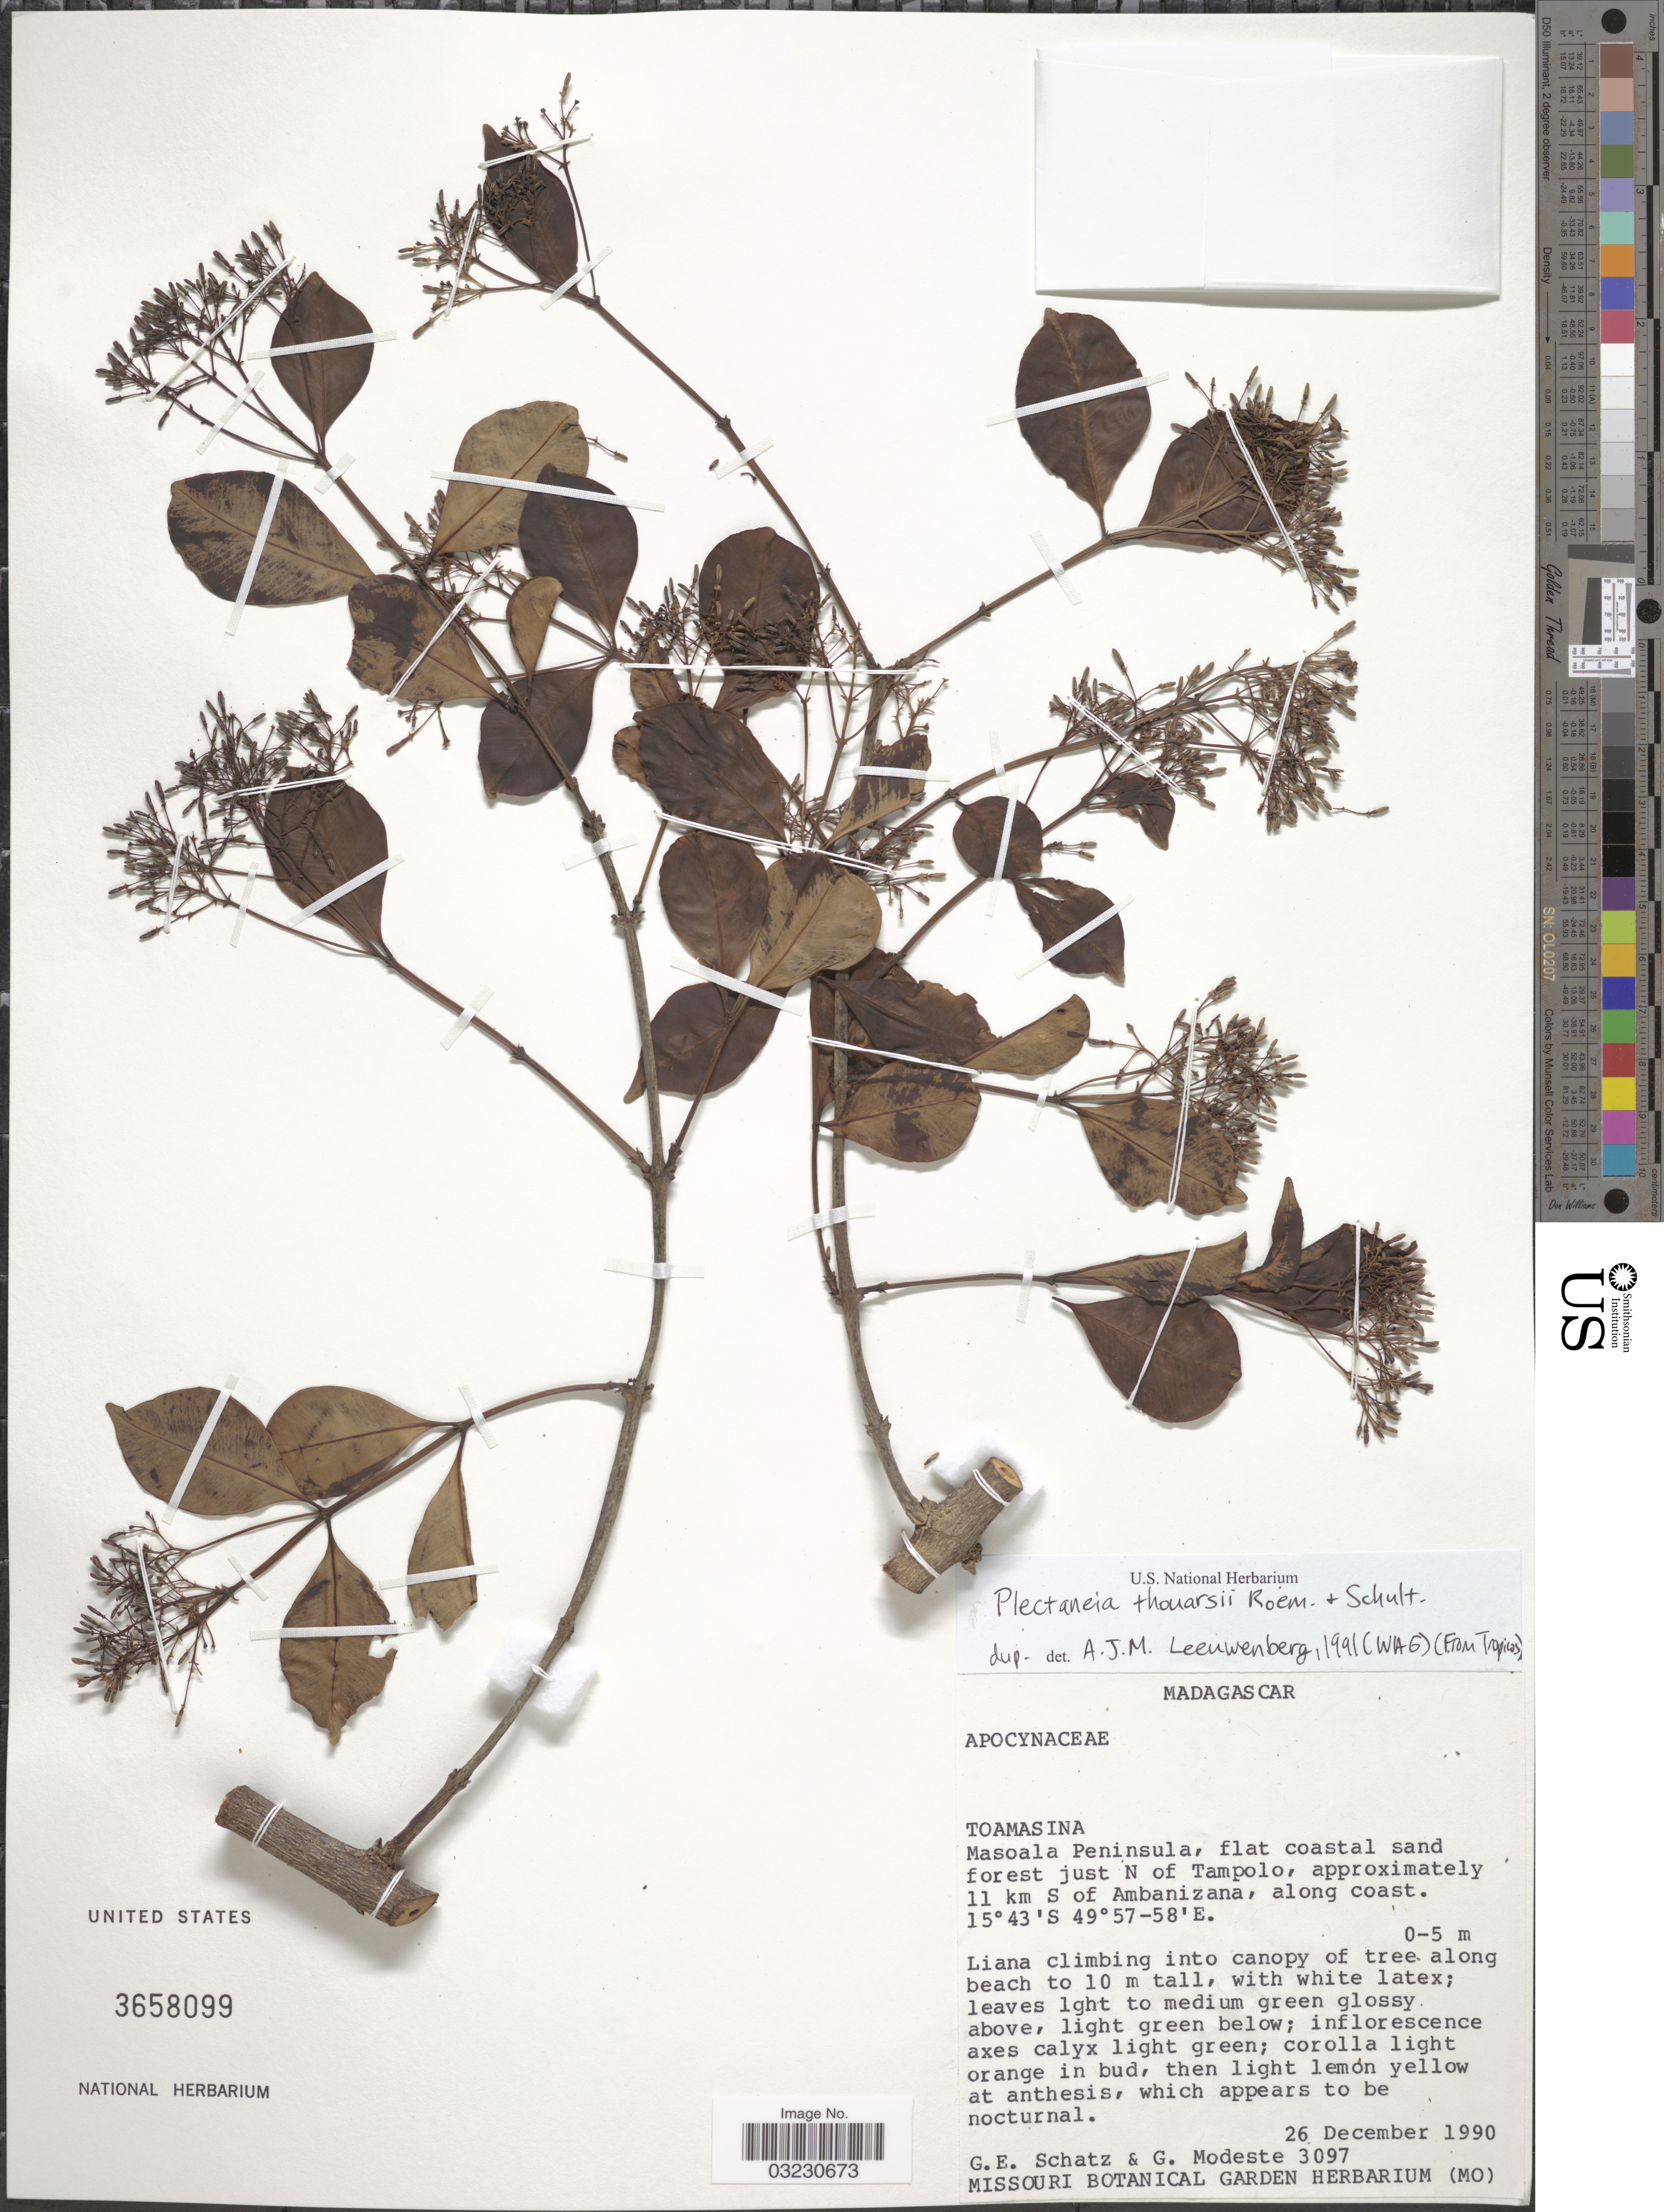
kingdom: Plantae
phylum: Tracheophyta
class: Magnoliopsida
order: Gentianales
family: Apocynaceae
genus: Plectaneia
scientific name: Plectaneia thouarsii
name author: Roem. & Schult.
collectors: G. Schatz & G. Modeste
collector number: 3097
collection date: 1990-12-26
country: Madagascar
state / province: Analanjirofo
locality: Masoala Peninsula, flat coastal sand forest just N of Tampolo, approximately 11 km S of Ambanizana, along coast.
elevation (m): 0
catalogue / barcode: US 3658099